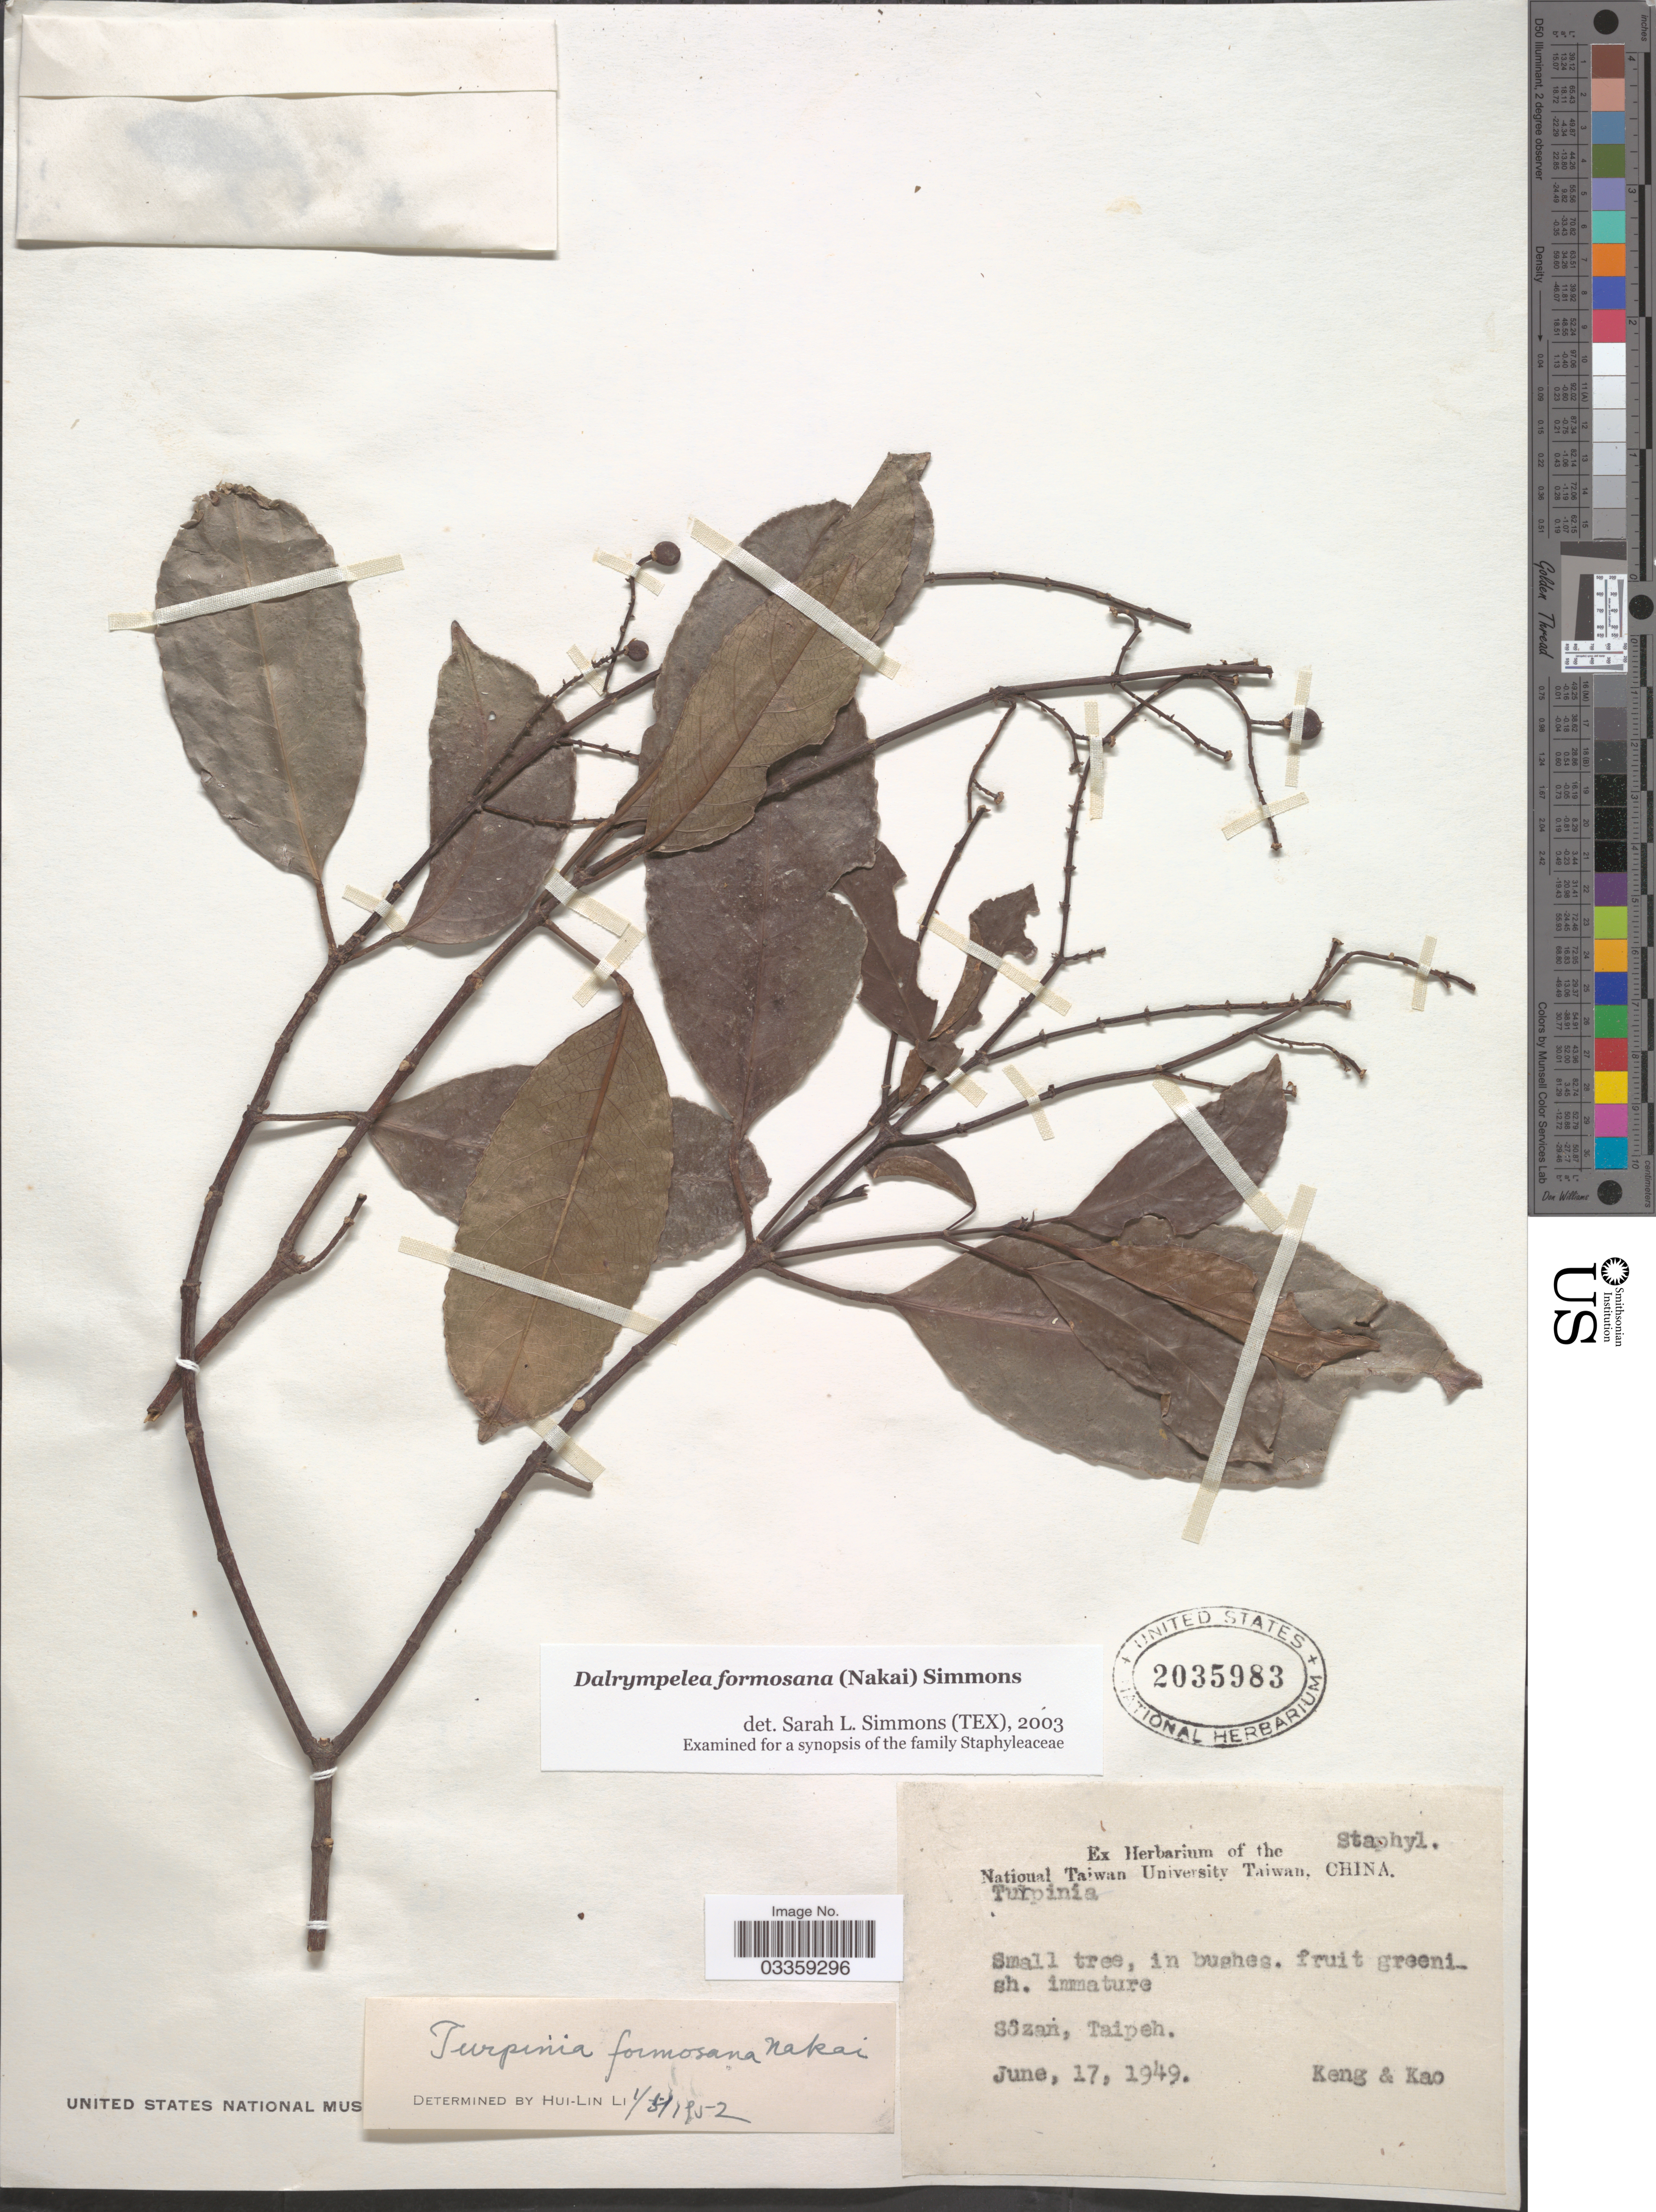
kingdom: Plantae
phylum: Tracheophyta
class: Magnoliopsida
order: Crossosomatales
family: Staphyleaceae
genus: Turpinia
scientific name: Turpinia formosana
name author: Nakai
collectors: -- Keng & -. Kao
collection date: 1949-06-17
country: Taiwan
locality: Sôzan, Taipeh.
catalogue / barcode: US 2035983